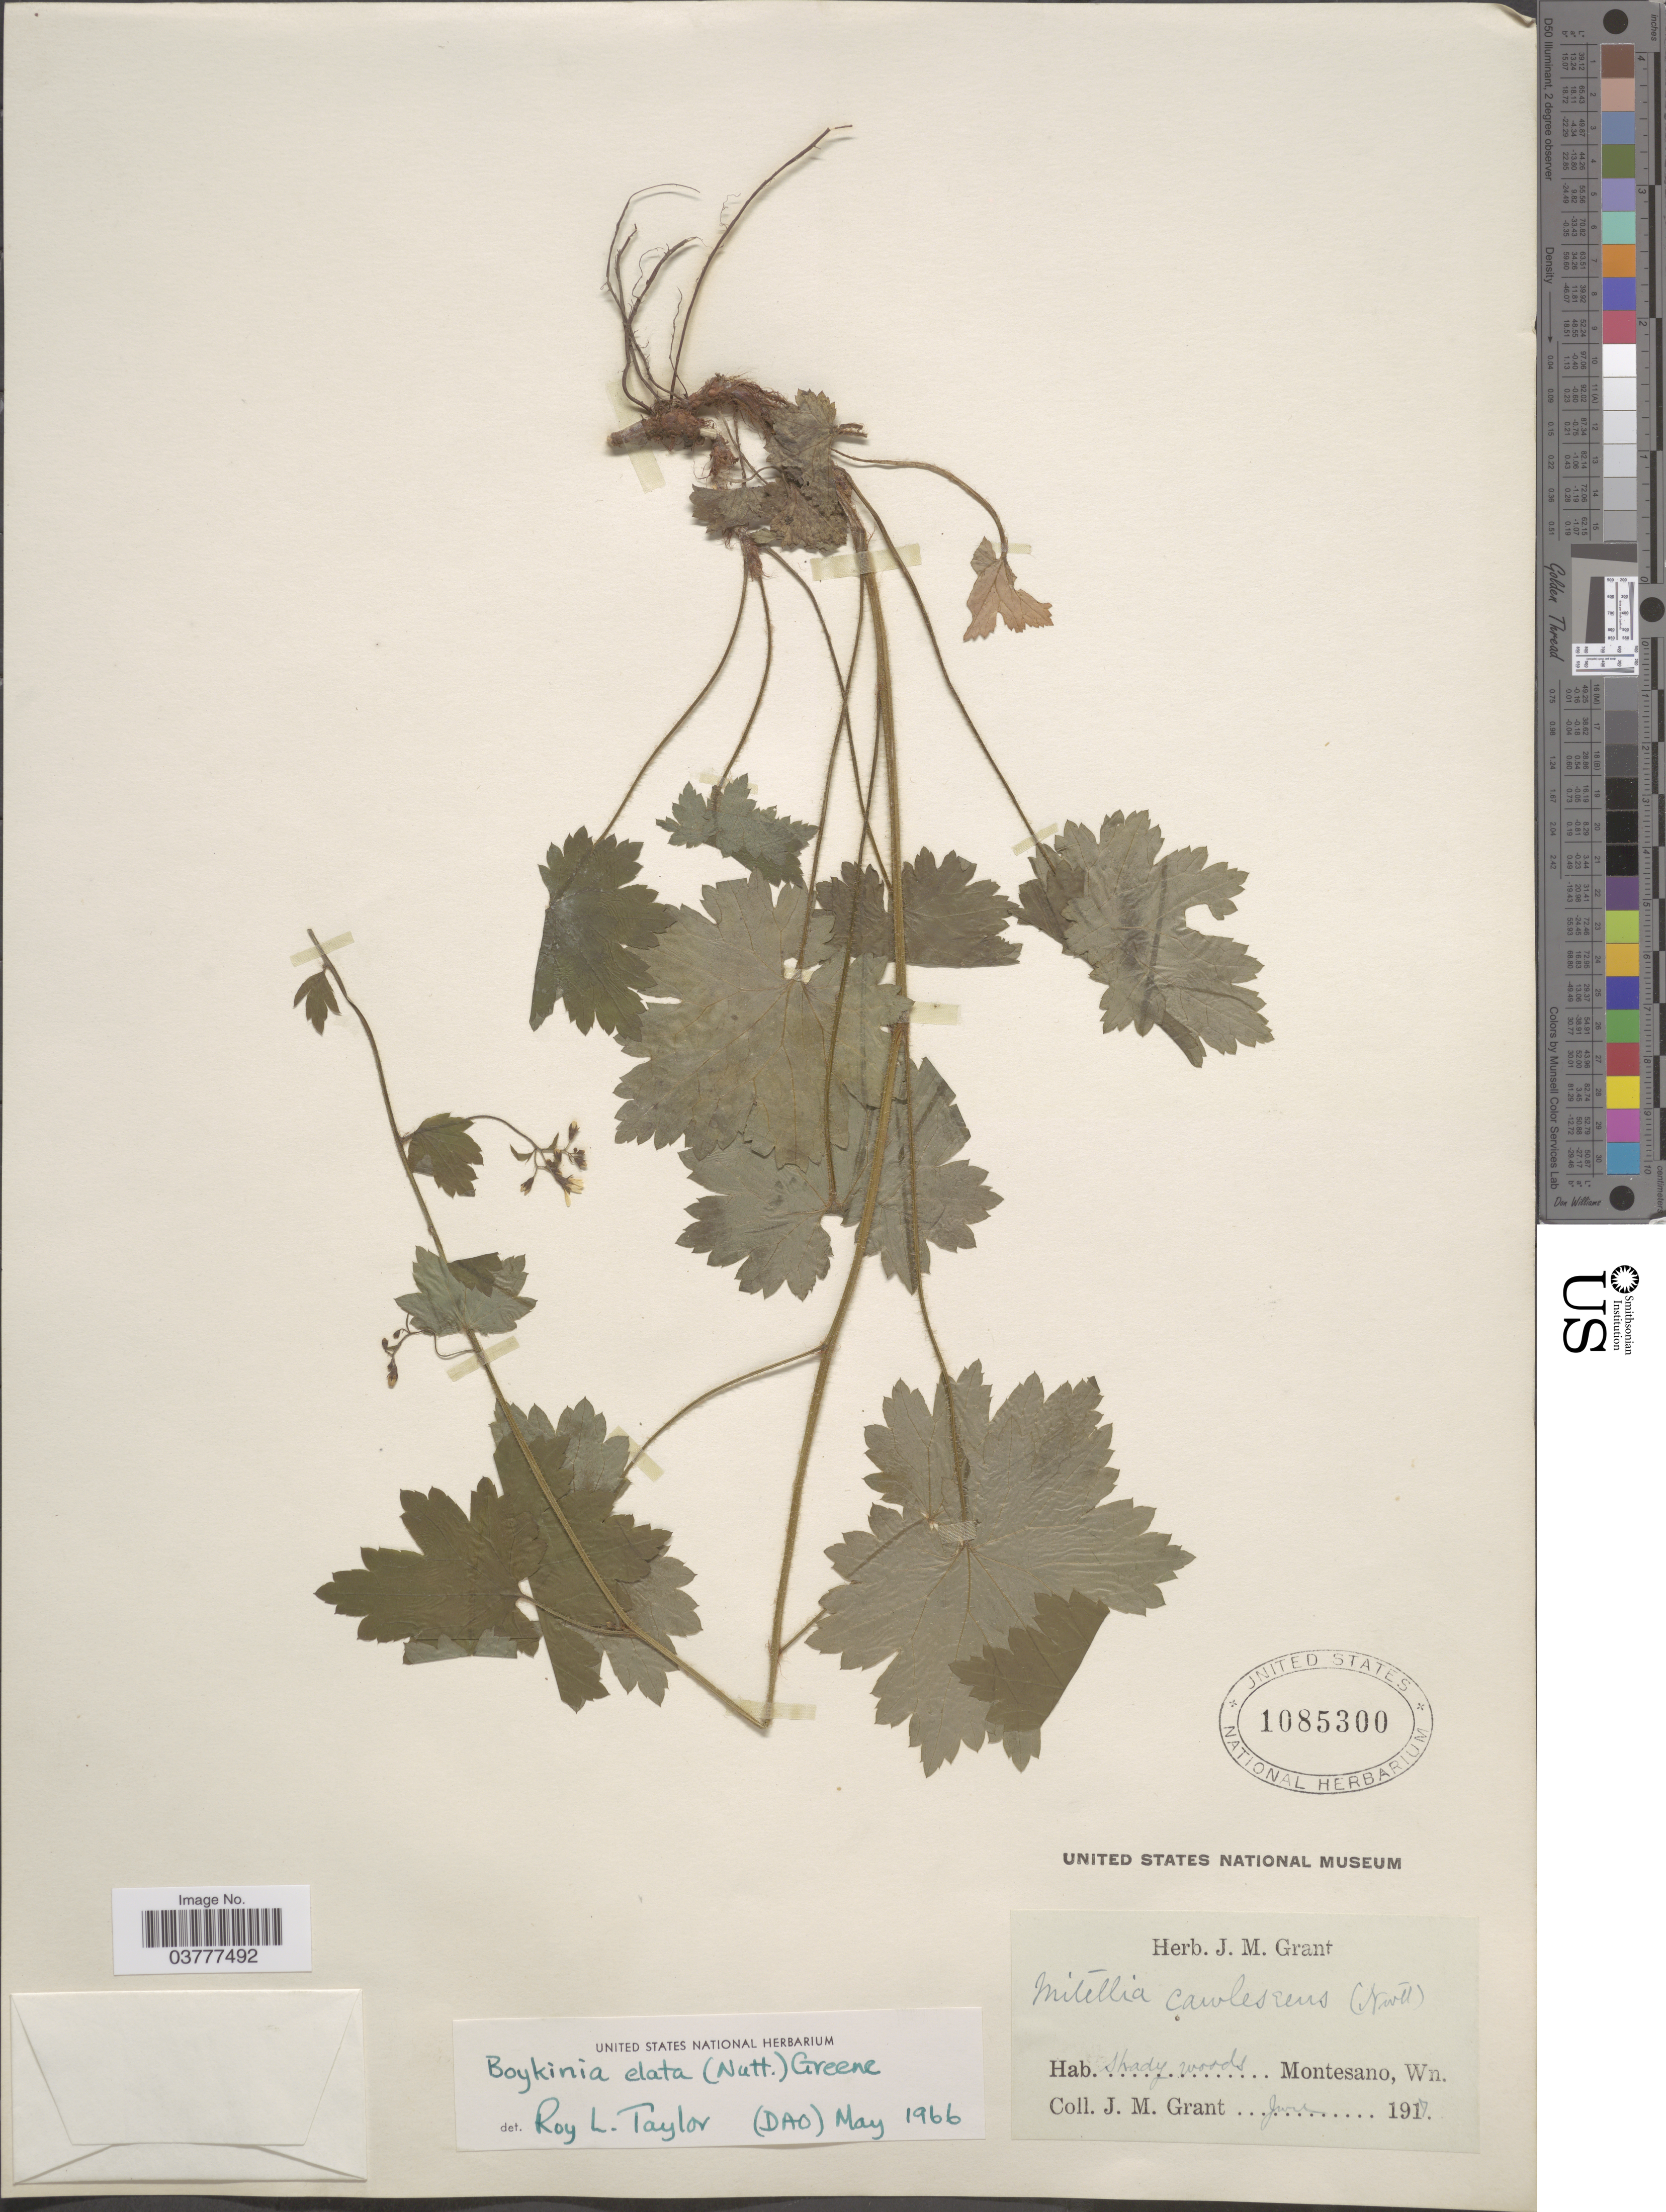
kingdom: Plantae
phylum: Tracheophyta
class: Magnoliopsida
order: Saxifragales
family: Saxifragaceae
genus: Boykinia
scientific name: Boykinia elata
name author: Greene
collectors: J. M. Grant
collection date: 1917-06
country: United States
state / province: Wisconsin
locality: Montesano, Wn.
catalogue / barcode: US 1085300